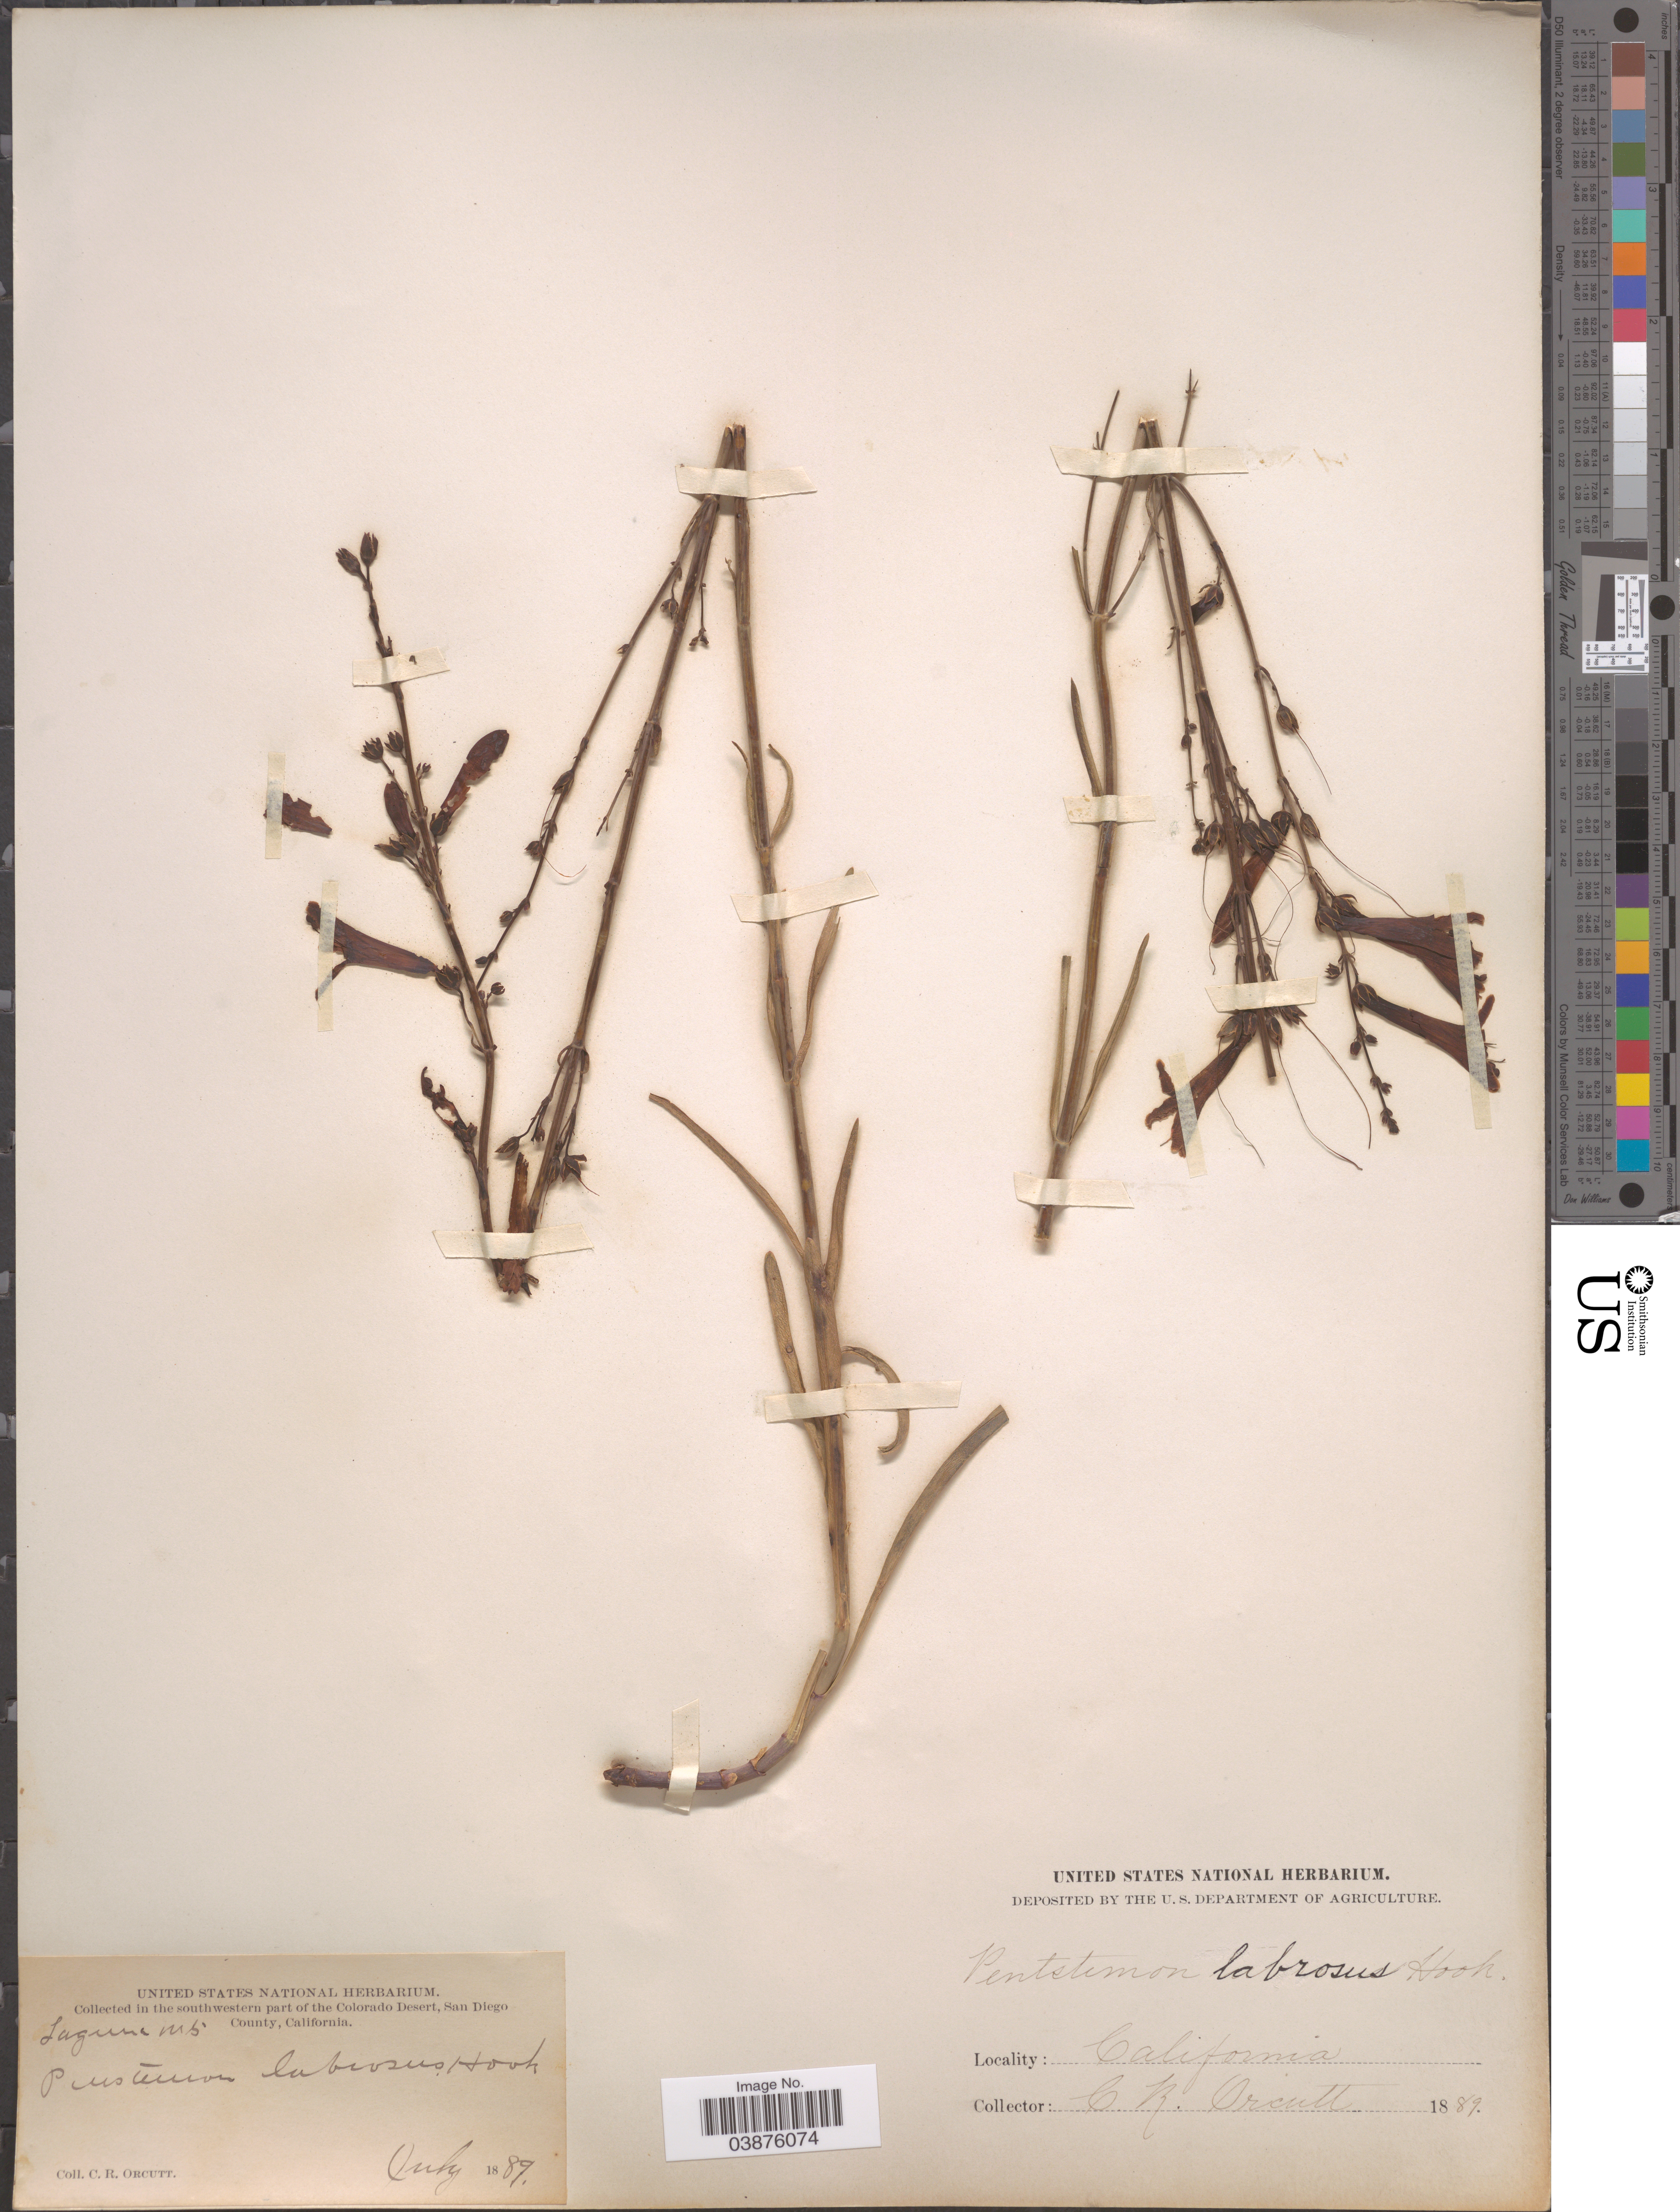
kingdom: Plantae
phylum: Tracheophyta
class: Magnoliopsida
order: Lamiales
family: Plantaginaceae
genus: Penstemon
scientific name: Penstemon labrosus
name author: (A. Gray) Mast. ex Hook. f.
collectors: C. R. Orcutt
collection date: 1889-07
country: United States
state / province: California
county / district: San Diego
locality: In the southwestern part of the Colorado Desert, San Diego County.